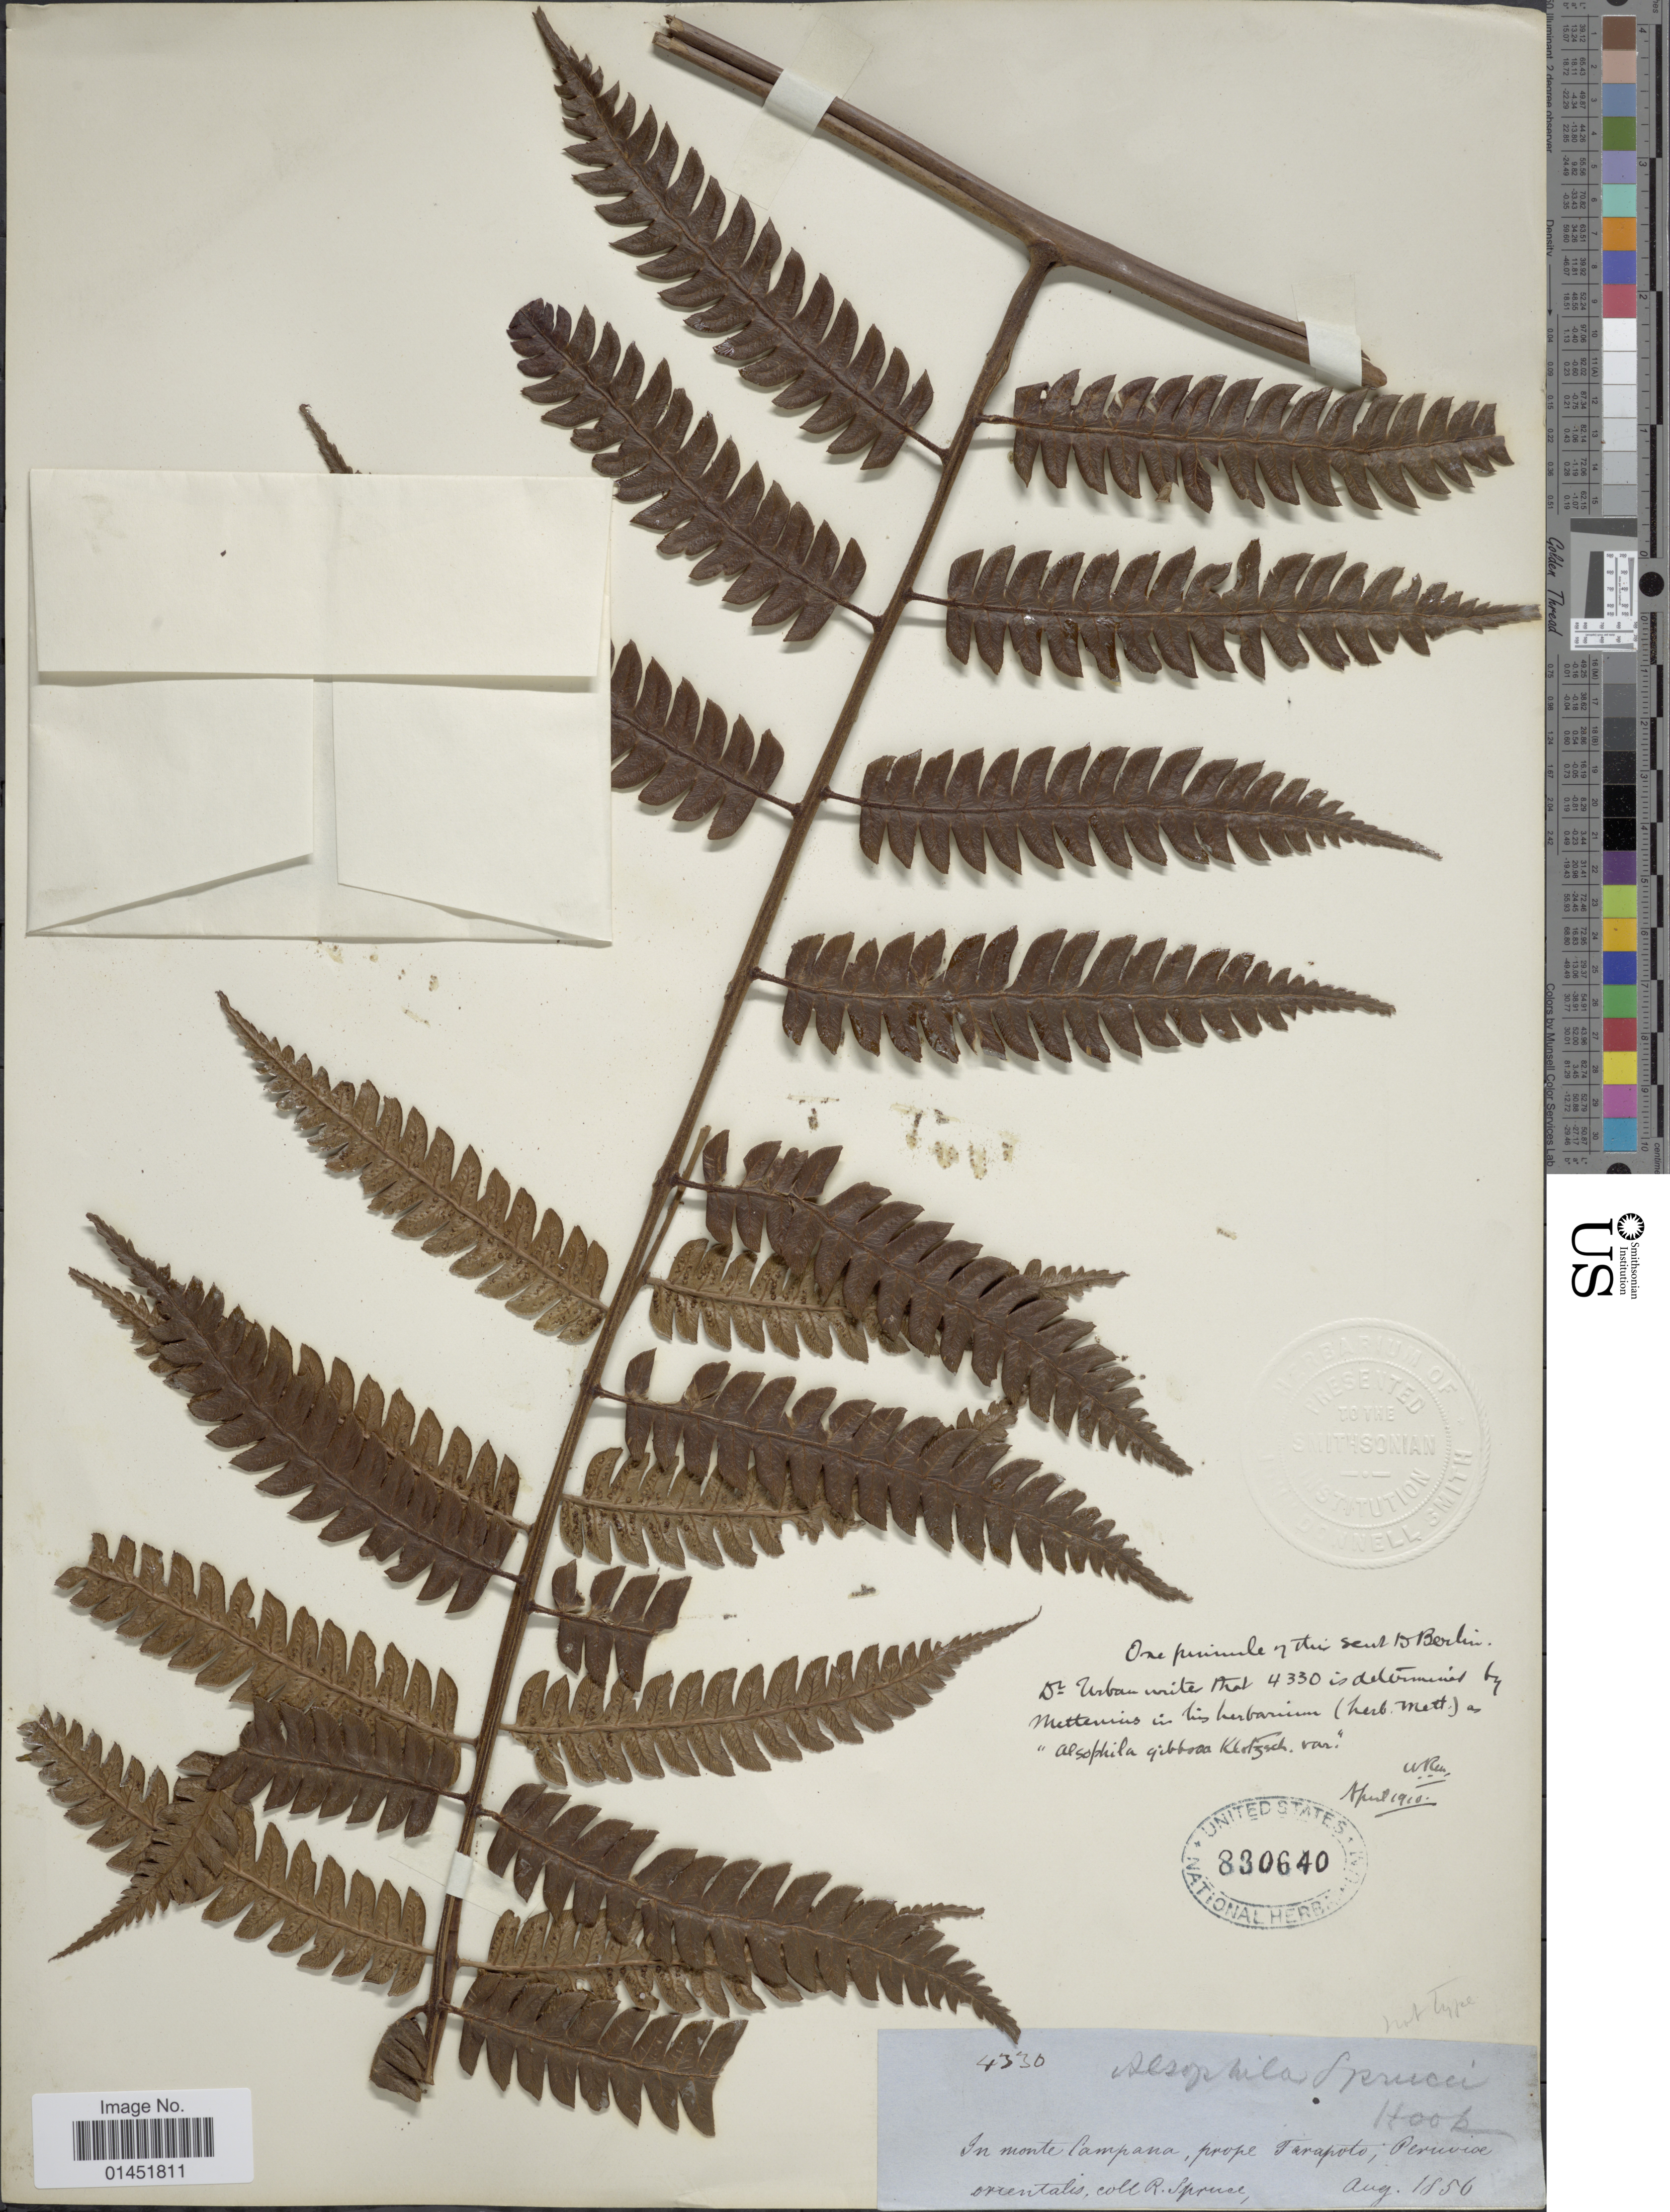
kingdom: Plantae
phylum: Tracheophyta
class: Polypodiopsida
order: Cyatheales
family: Cyatheaceae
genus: Cyathea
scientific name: Cyathea gibbosa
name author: (Klotzsch) Domin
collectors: R. Spruce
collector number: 4330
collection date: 1856-08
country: Peru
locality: In monte Campana, prope Tarapoto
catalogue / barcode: US 830640